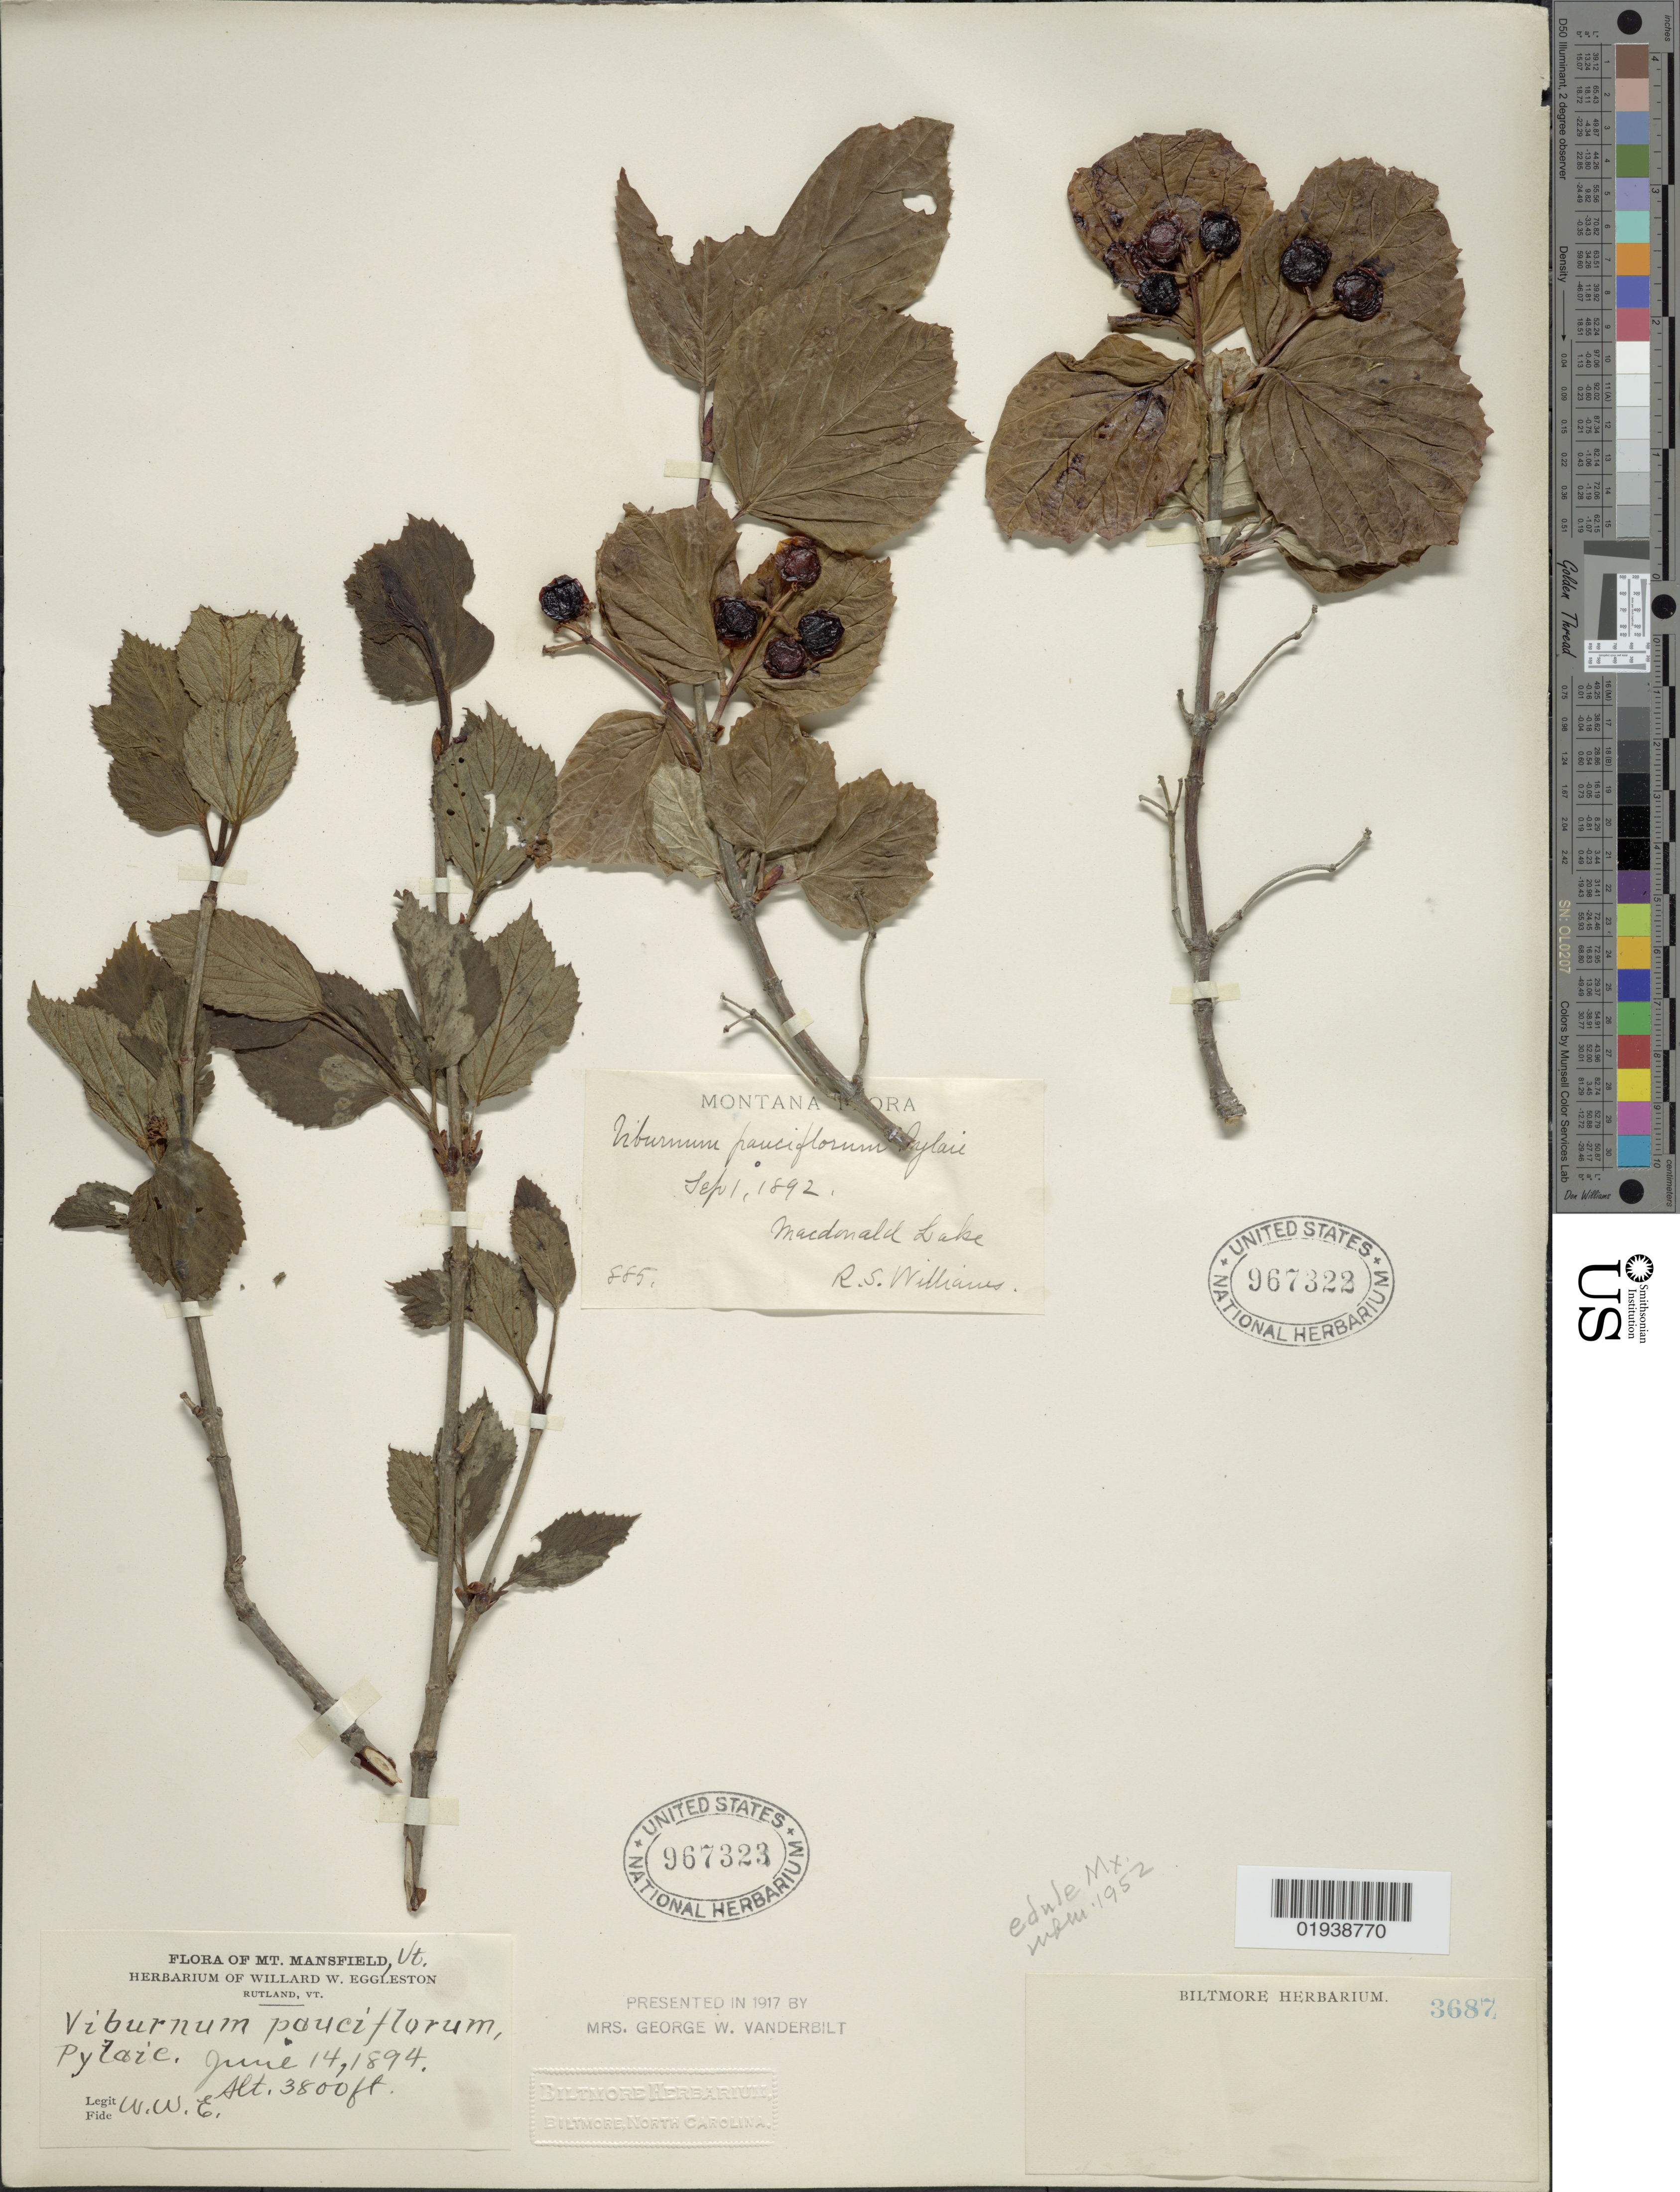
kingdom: Plantae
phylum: Tracheophyta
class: Magnoliopsida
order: Dipsacales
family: Viburnaceae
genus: Viburnum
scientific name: Viburnum edule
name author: (Michx.) Raf.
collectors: W. W. Eggleston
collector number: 3687?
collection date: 1894-06-14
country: United States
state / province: Vermont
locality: Mt. Mansfield.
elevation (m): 1158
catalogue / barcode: US 967323